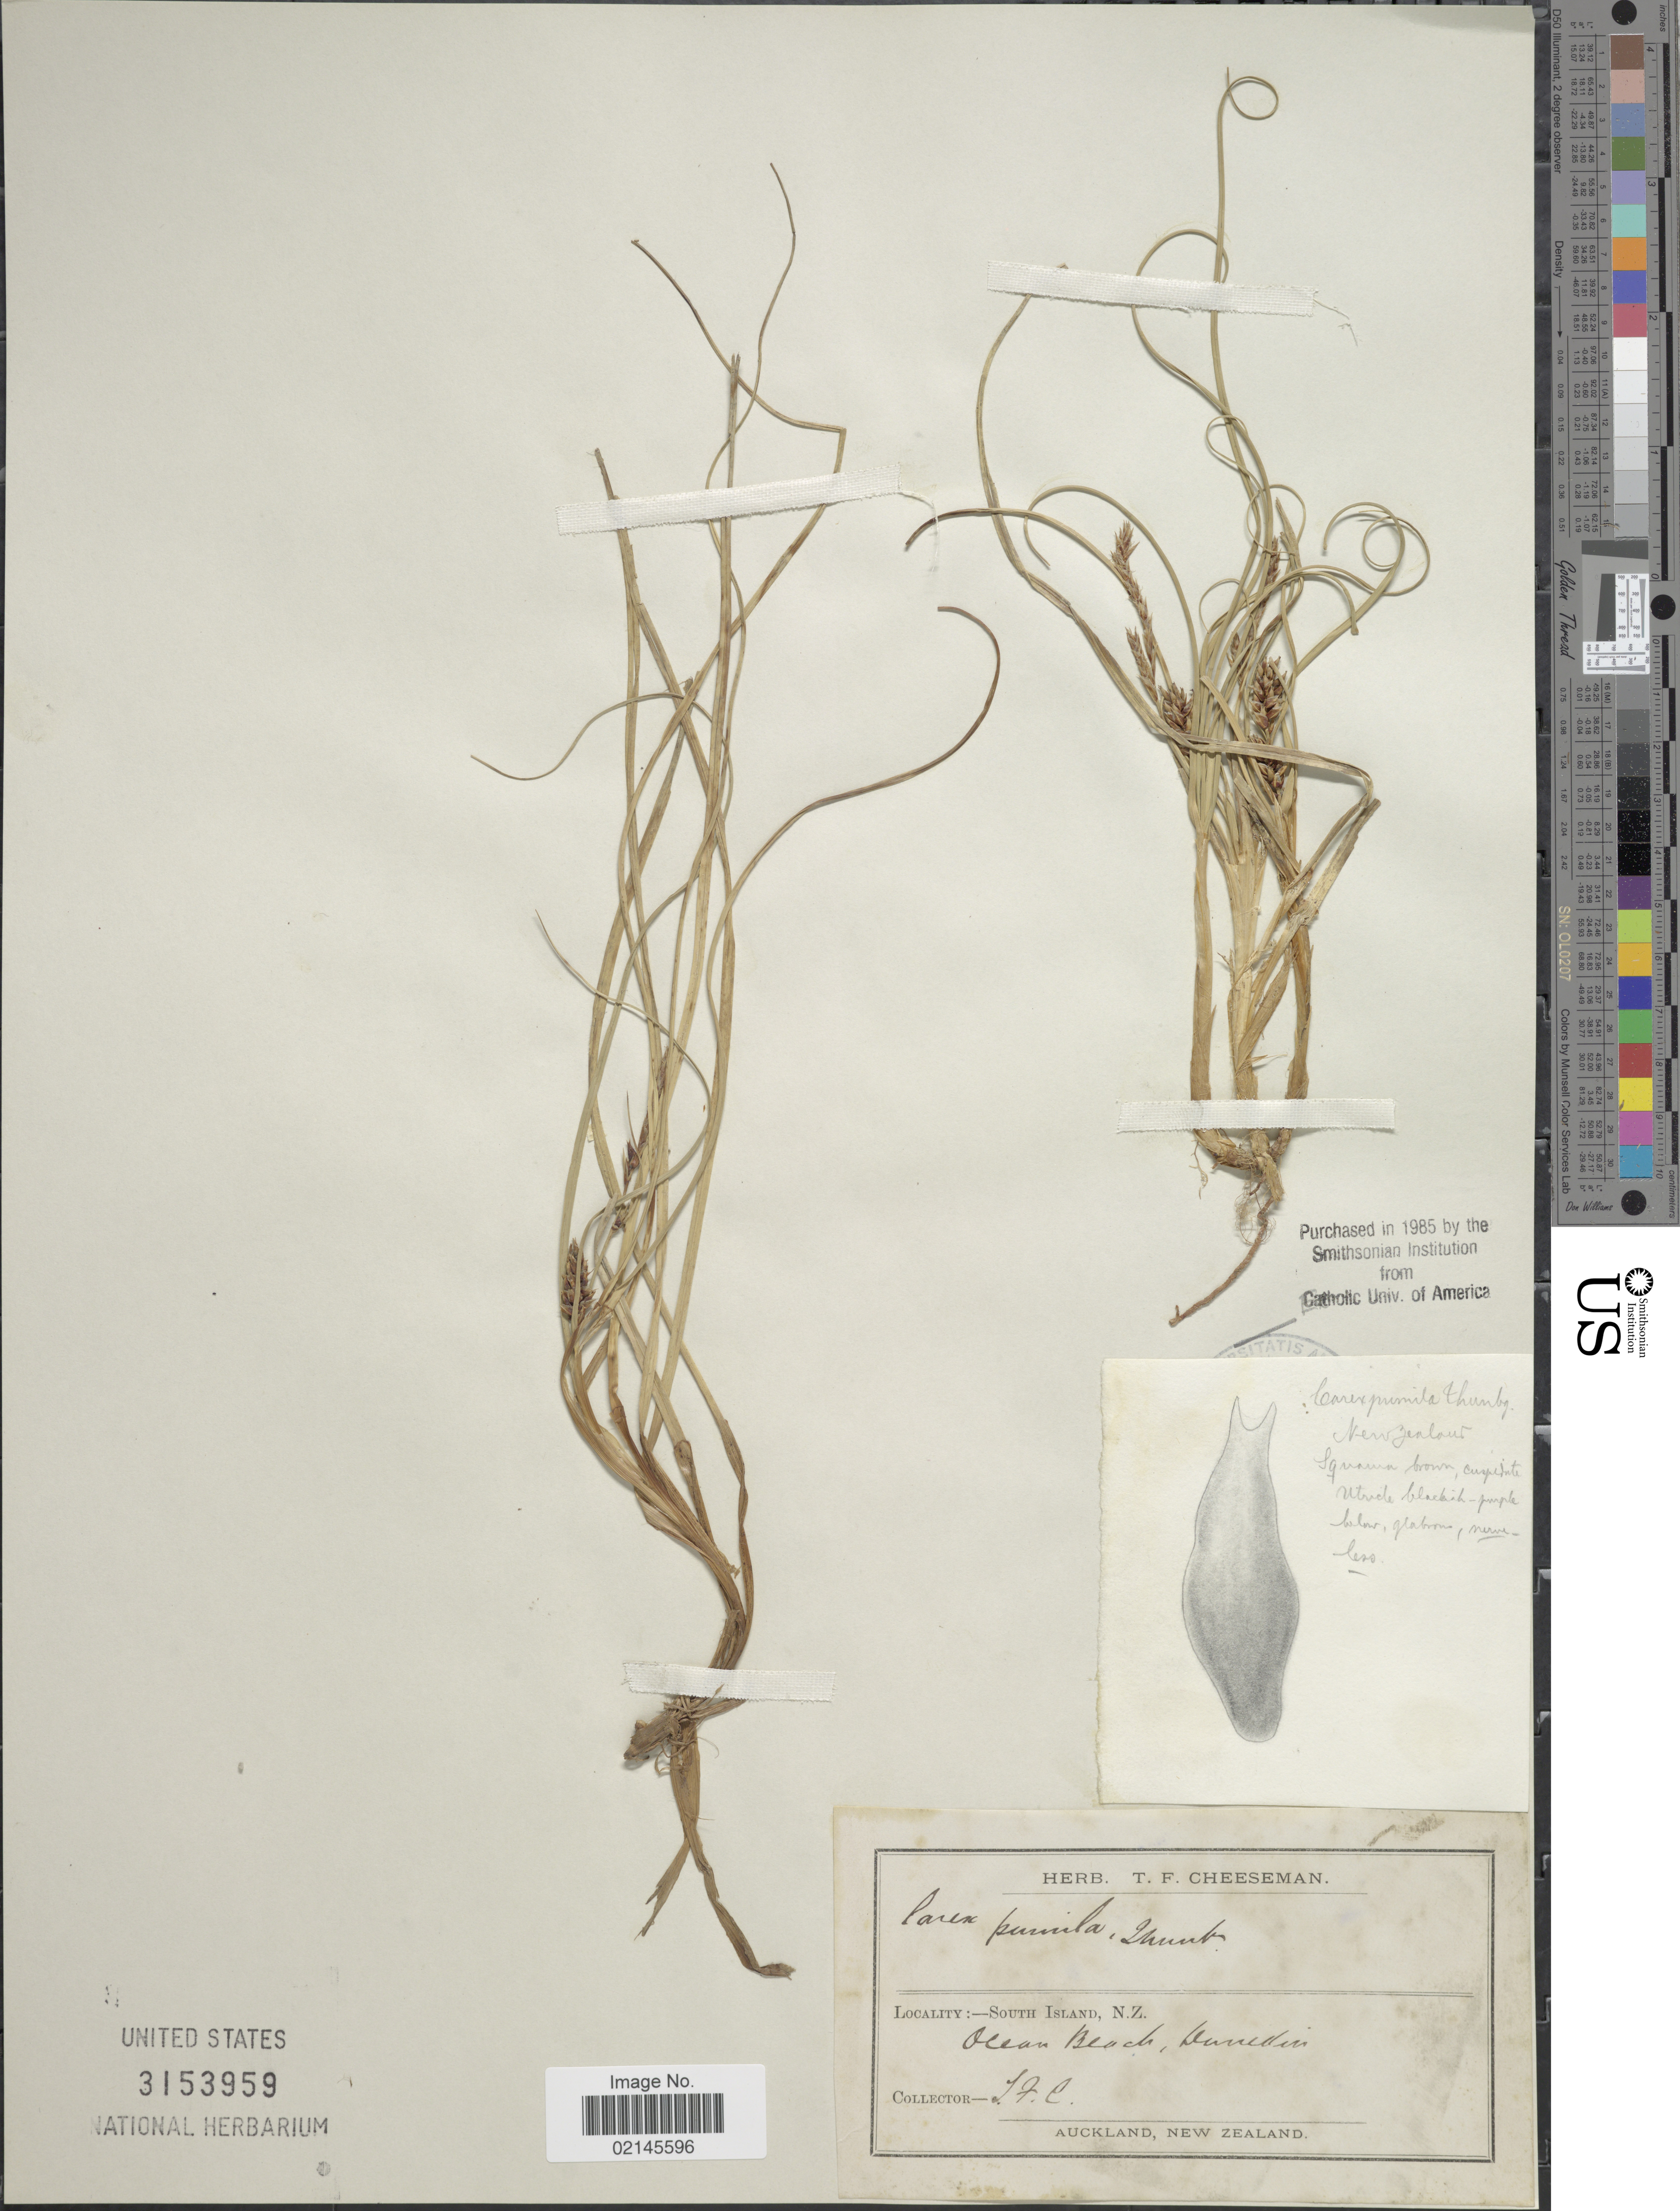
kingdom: Plantae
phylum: Tracheophyta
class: Liliopsida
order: Poales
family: Cyperaceae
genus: Carex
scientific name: Carex pumila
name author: Thunb.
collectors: T. F. Cheeseman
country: New Zealand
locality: South Island, N.Z., Ocean Beach, Dunedin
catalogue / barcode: US 3153959